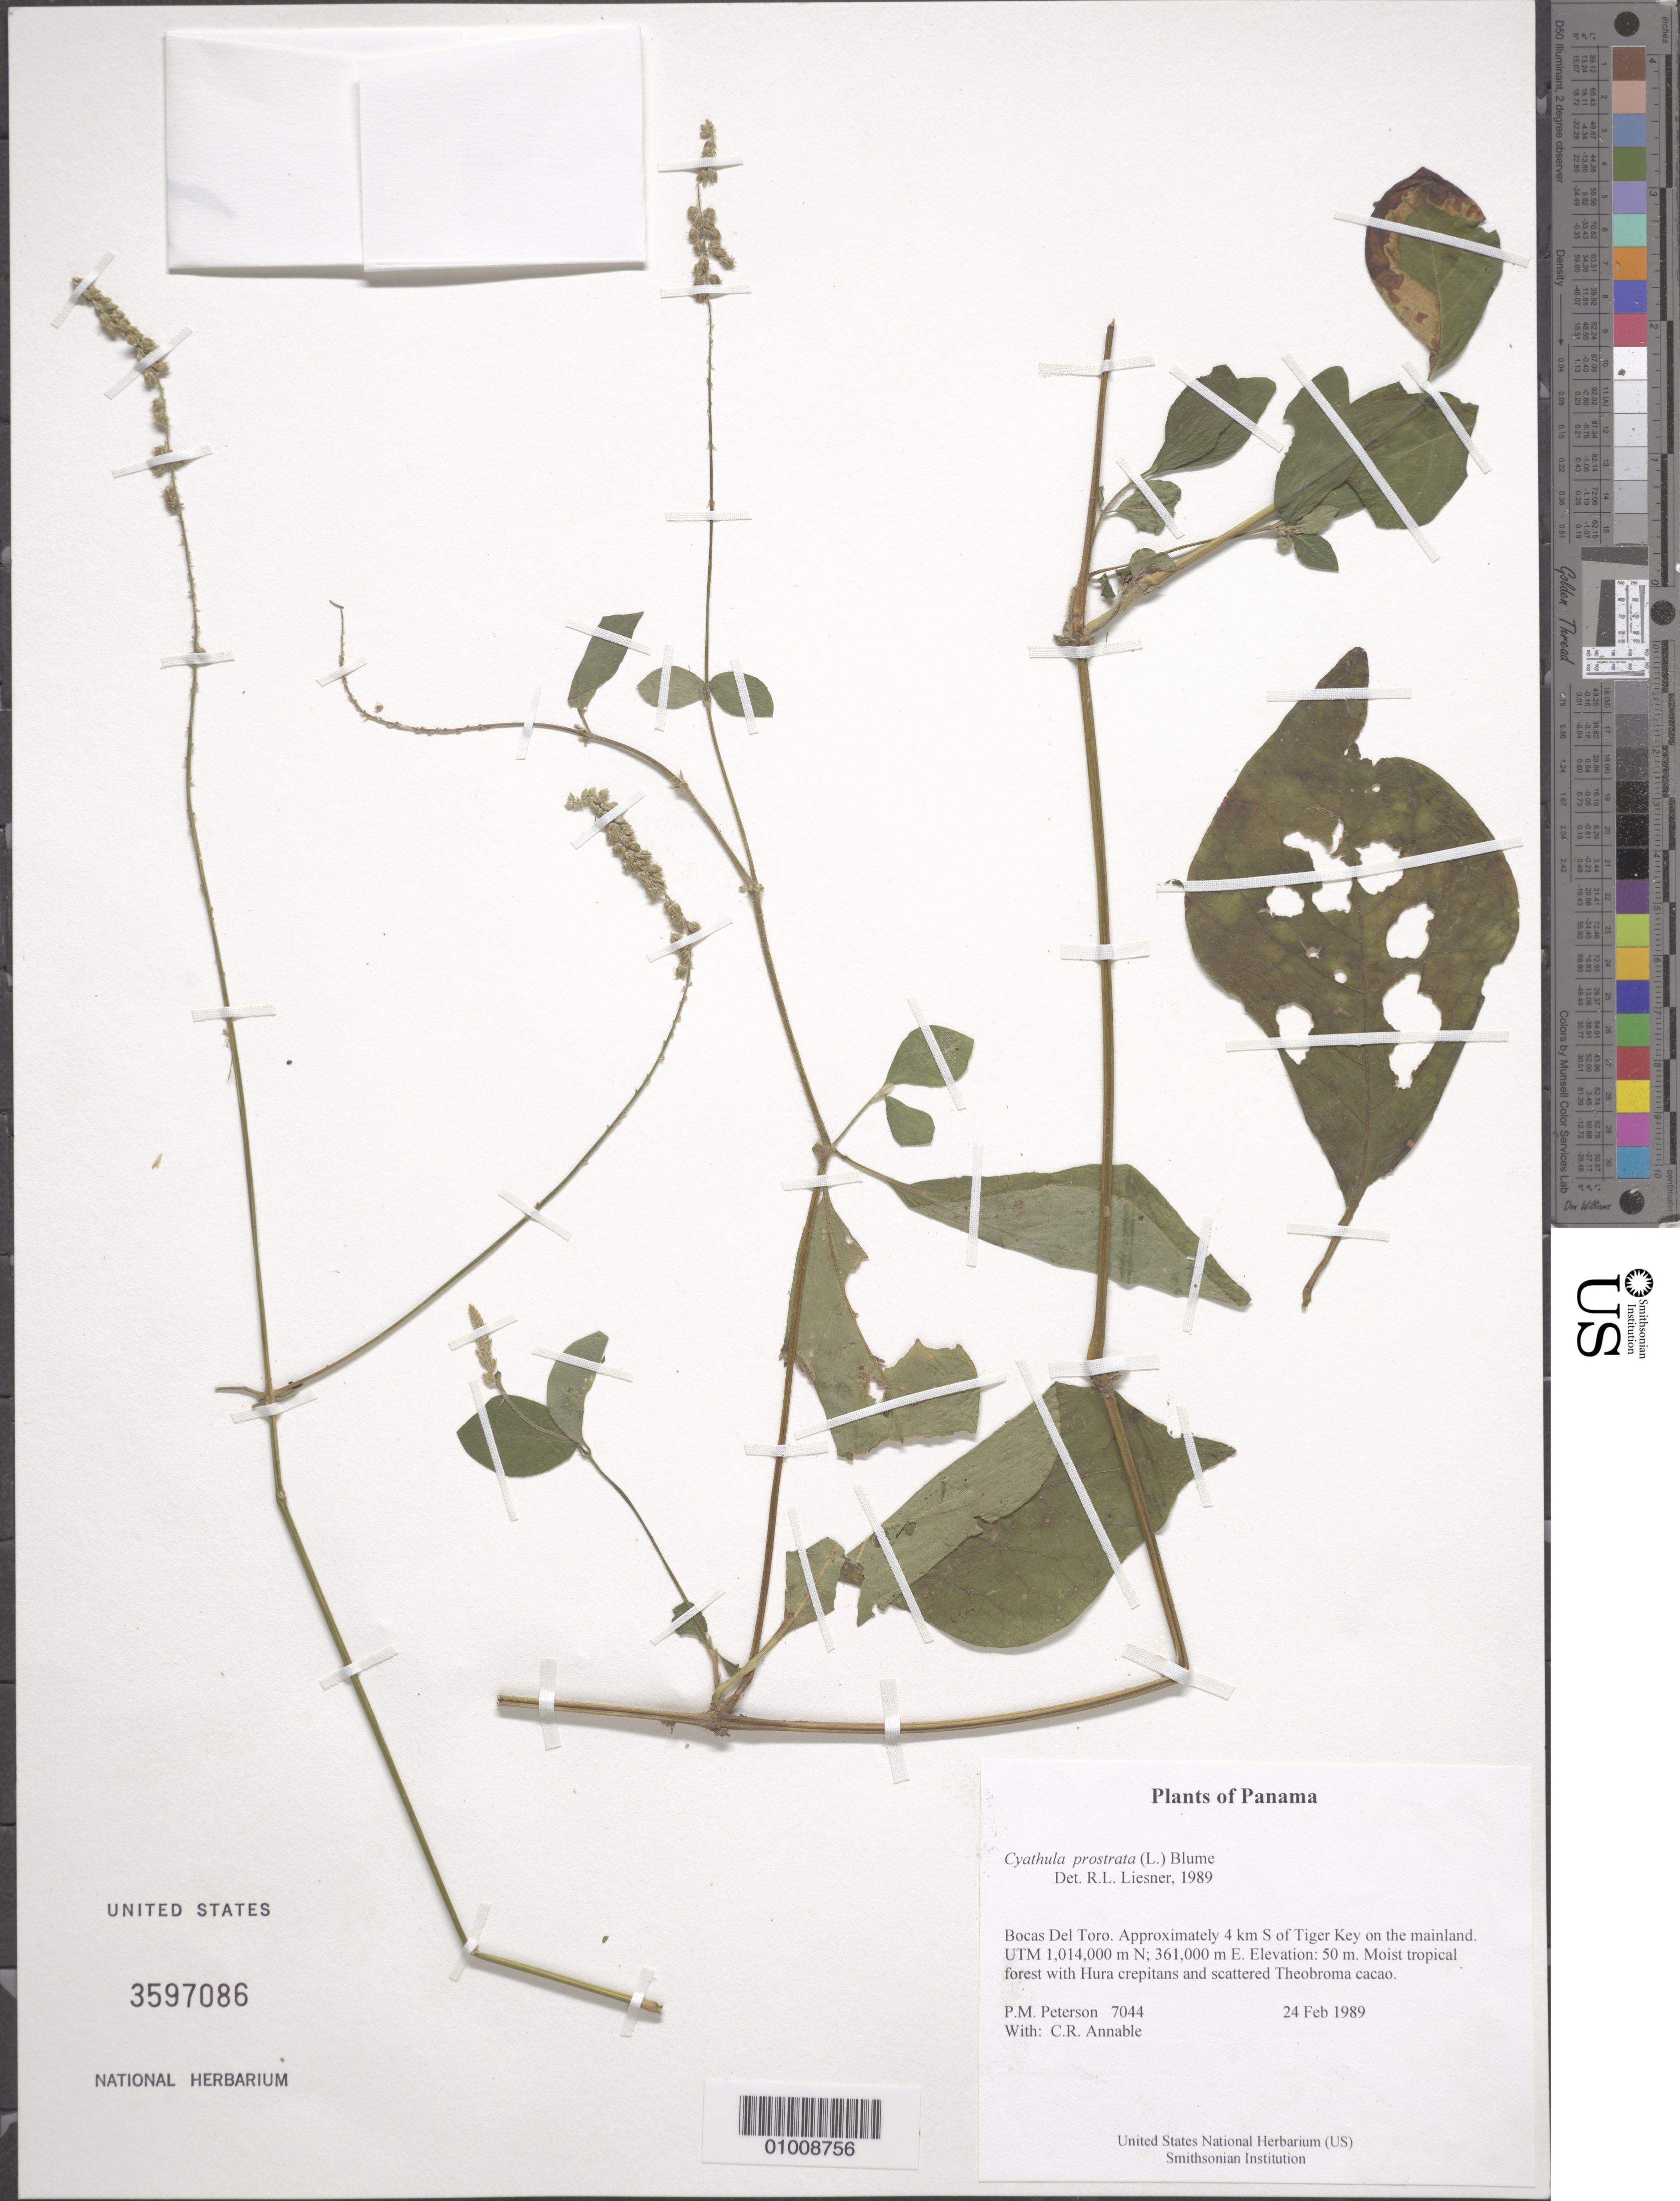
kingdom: Plantae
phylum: Tracheophyta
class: Magnoliopsida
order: Caryophyllales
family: Amaranthaceae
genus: Cyathula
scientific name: Cyathula prostrata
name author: (L.) Blume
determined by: Liesner, R. L.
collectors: P. M. Peterson & C. R. Annable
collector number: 07044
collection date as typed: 24 Feb 1989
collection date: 1989-02-24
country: Panama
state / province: Bocas del Toro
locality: Approximately 4 km S of Tiger Key on the mainland. UTM 1,014,000 m N; 361,000 m E.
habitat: Moist tropical forest with Hura crepitans and scattered Theobroma cacao.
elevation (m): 50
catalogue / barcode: US 3597086